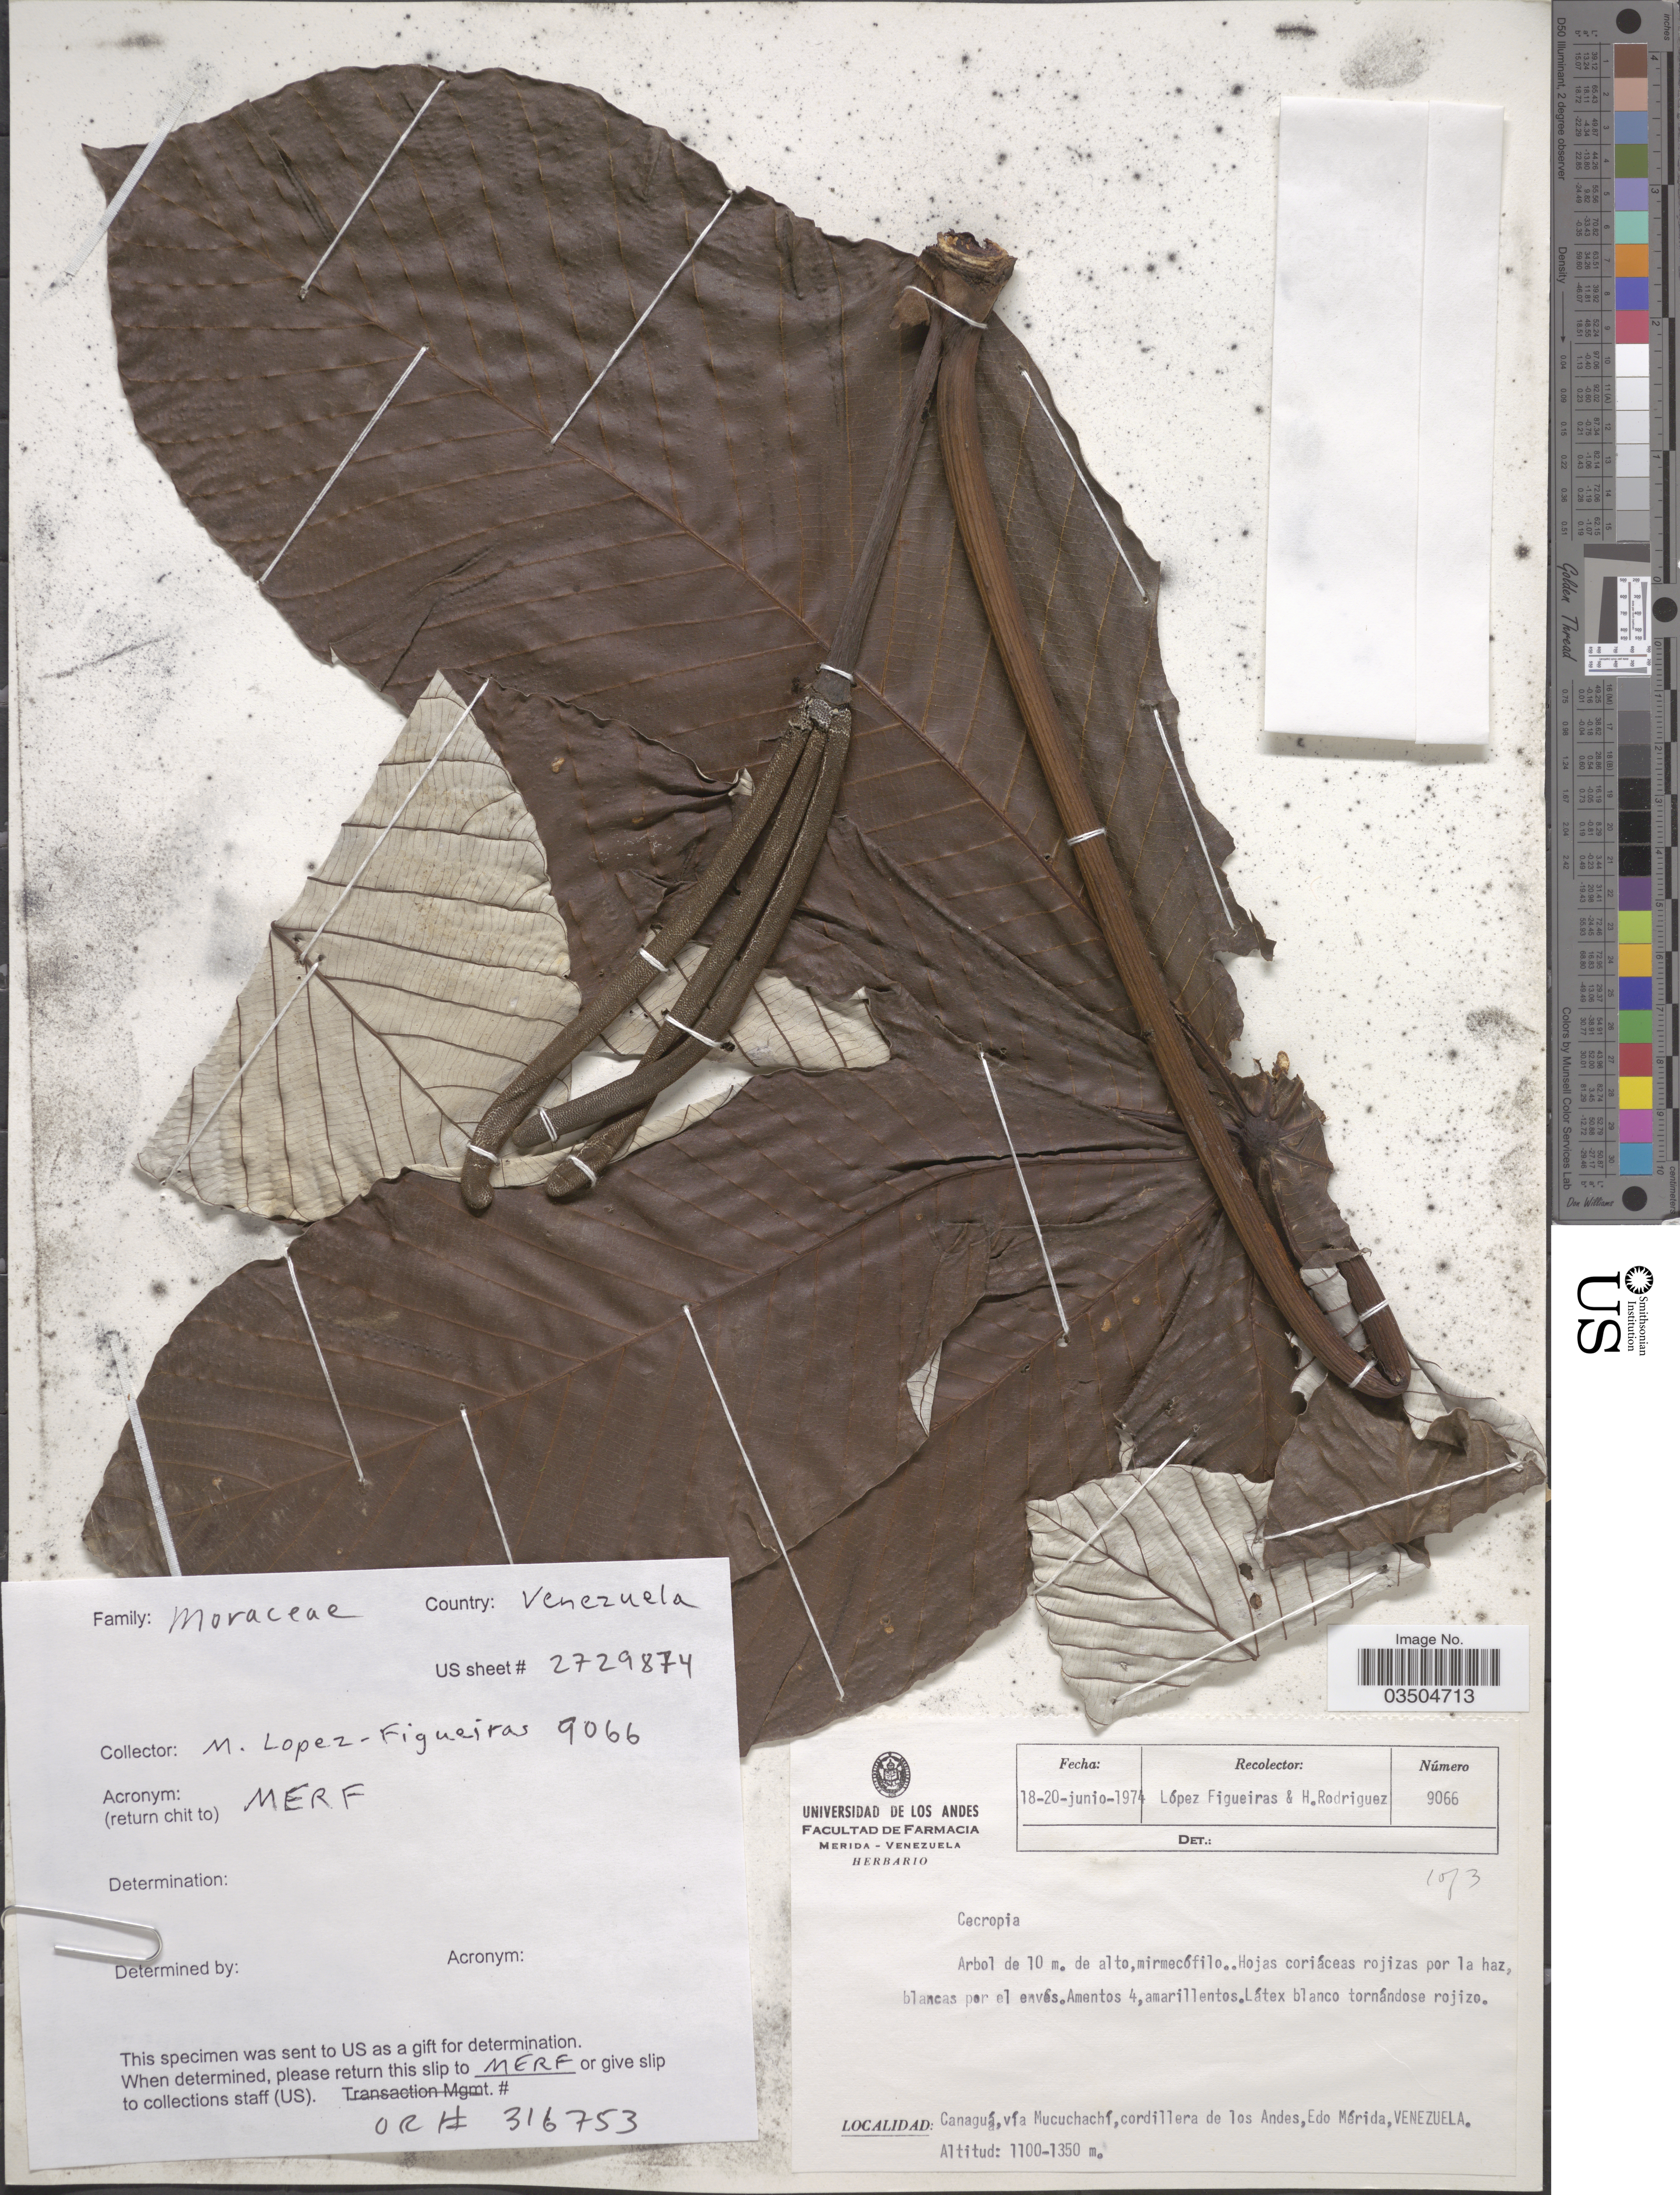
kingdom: Plantae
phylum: Tracheophyta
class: Magnoliopsida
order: Rosales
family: Urticaceae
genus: Cecropia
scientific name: Cecropia sp.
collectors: M. López Figueiras & H. Rodriguez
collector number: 9066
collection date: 1974-06-18/1974-06-20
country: Venezuela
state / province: Merida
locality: Canaguá, vía Mucuchachí, cordillera de los Andes.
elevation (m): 1100